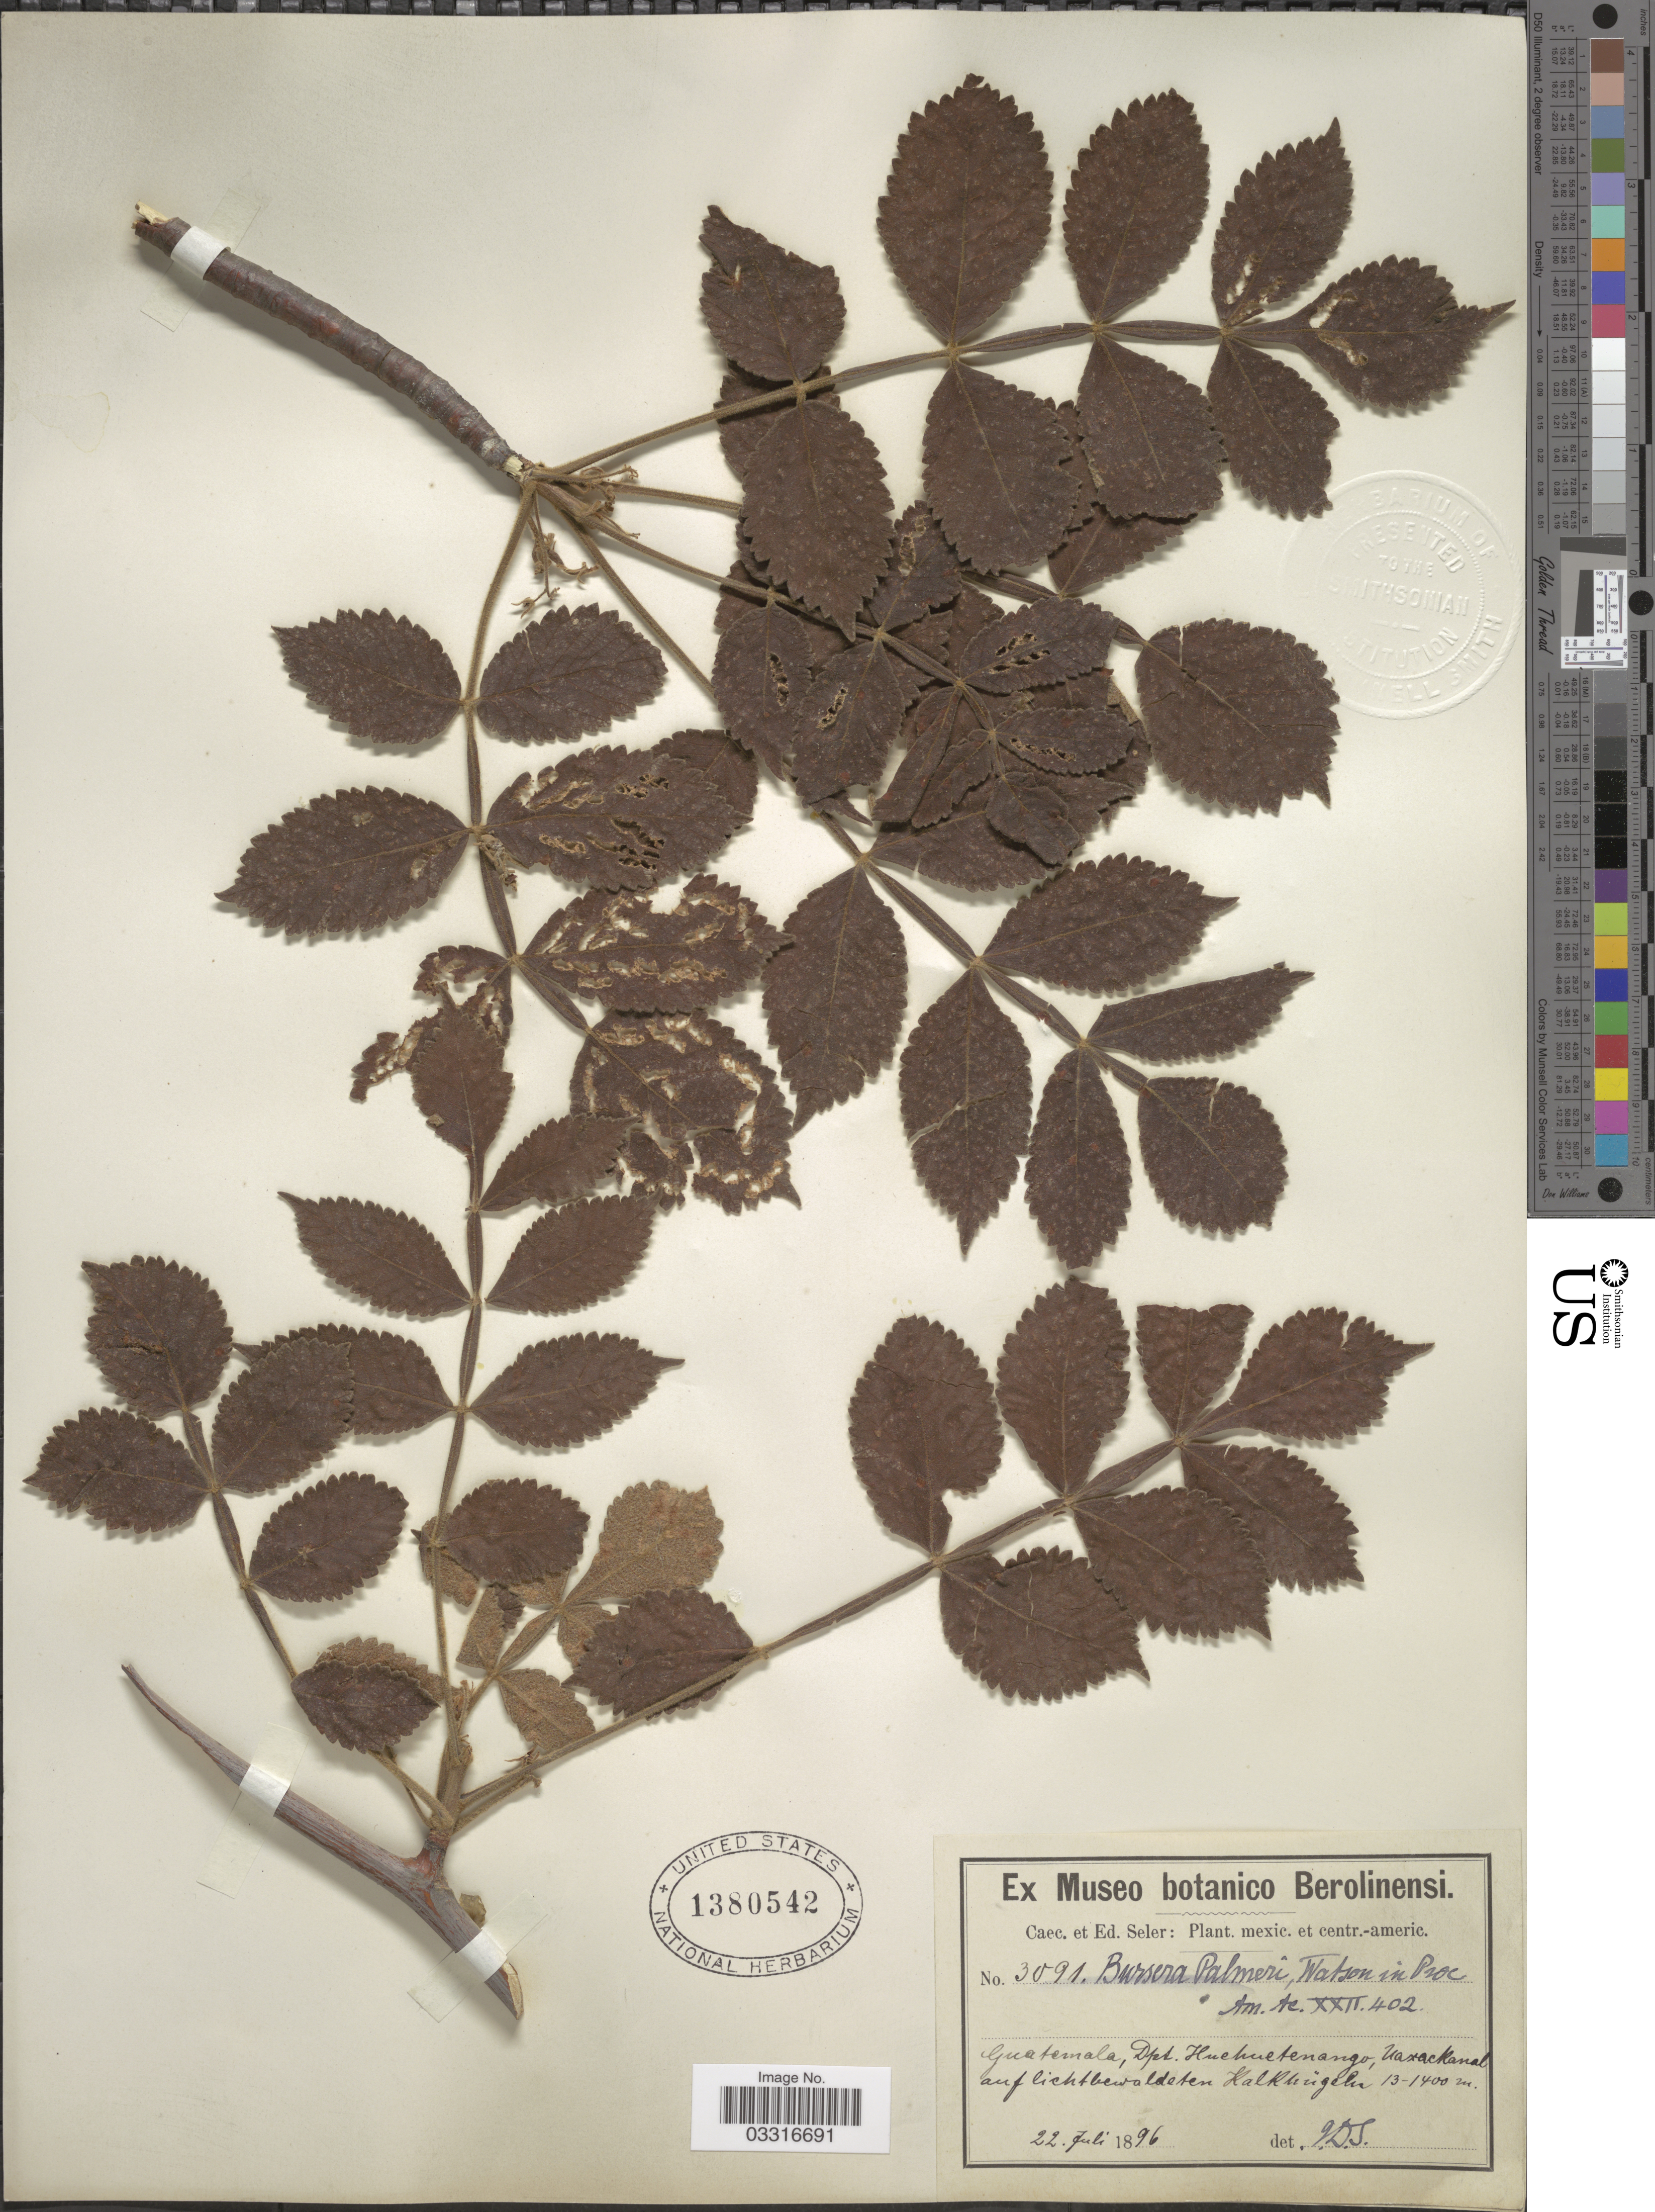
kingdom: Plantae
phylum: Tracheophyta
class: Magnoliopsida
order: Sapindales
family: Burseraceae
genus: Bursera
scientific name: Bursera excelsa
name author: (Kunth) Engl.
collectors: ex Caec. et Ed Seler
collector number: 3091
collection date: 1896-07-22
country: Guatemala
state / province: Huehuetenango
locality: Dpt. Huehuetenango, Uaxackanal.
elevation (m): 1300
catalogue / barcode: US 1380542